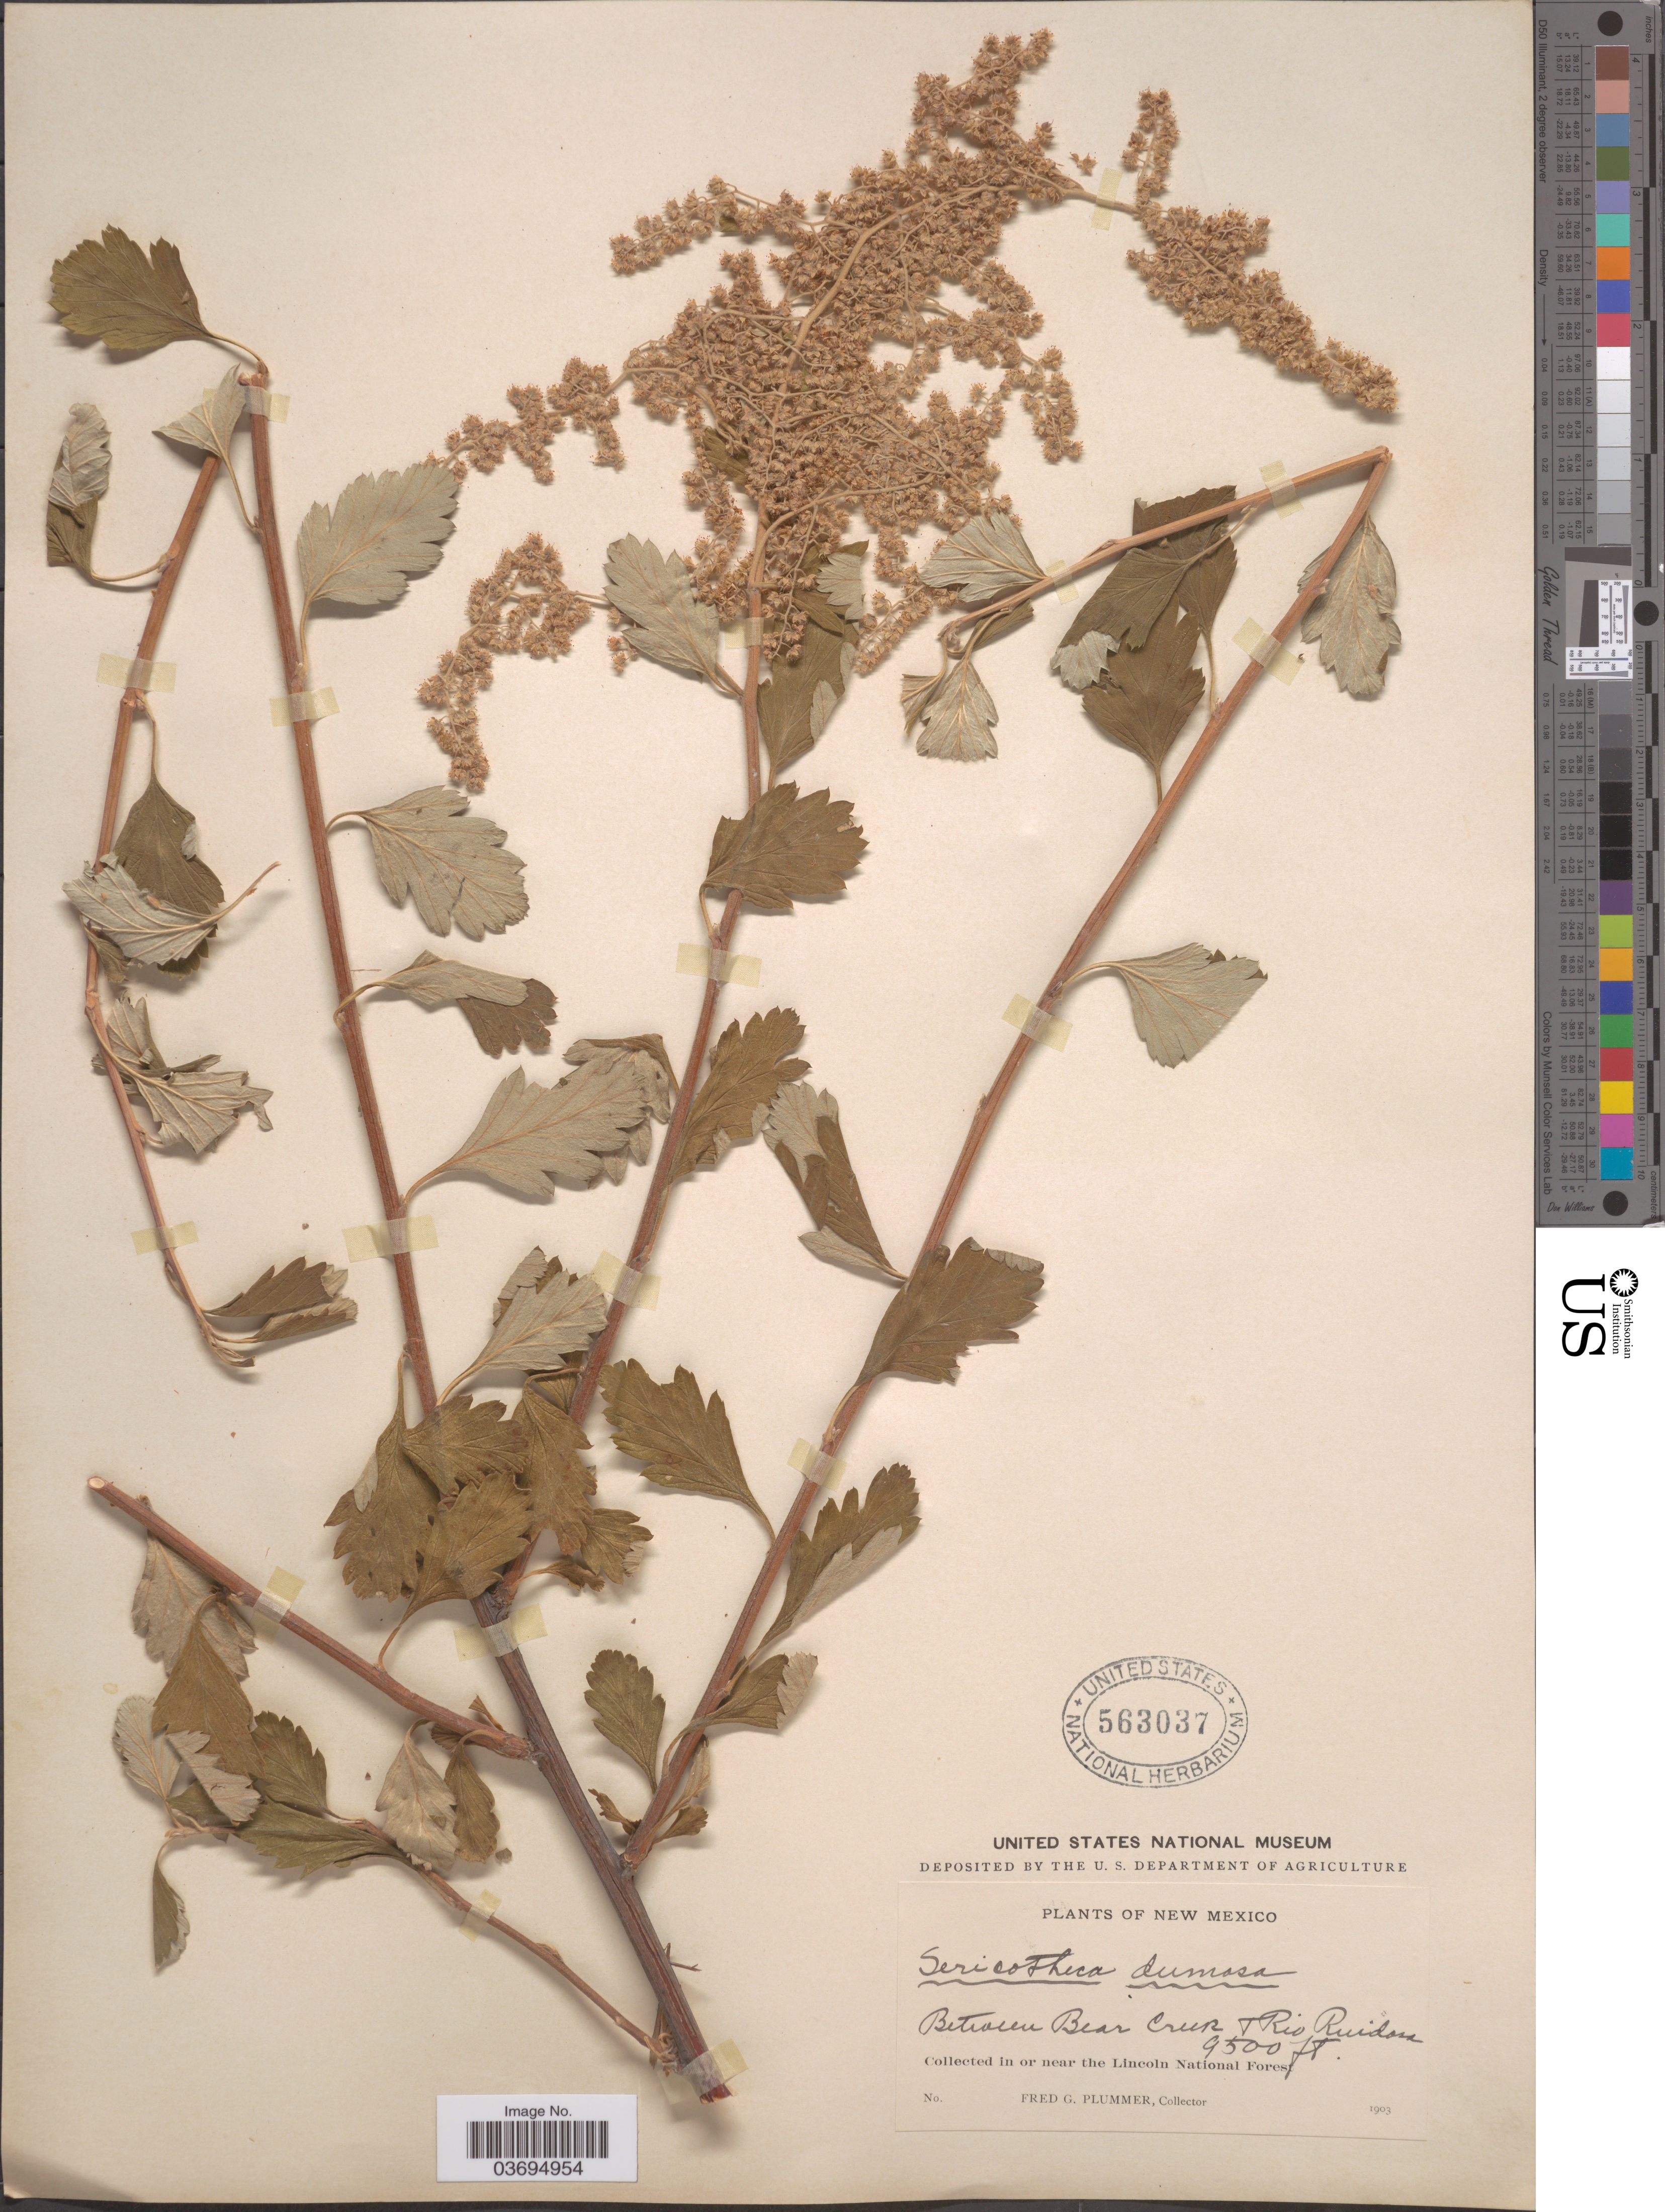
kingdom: Plantae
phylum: Tracheophyta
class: Magnoliopsida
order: Rosales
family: Rosaceae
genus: Holodiscus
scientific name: Holodiscus discolor var. dumosus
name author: Maxim. ex J.M. Coult.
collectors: F. Plummer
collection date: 1903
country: United States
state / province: New Mexico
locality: Between Bear Creek & Rio Ruidoso. In or near the Lincoln National Forest.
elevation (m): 2896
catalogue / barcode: US 563037